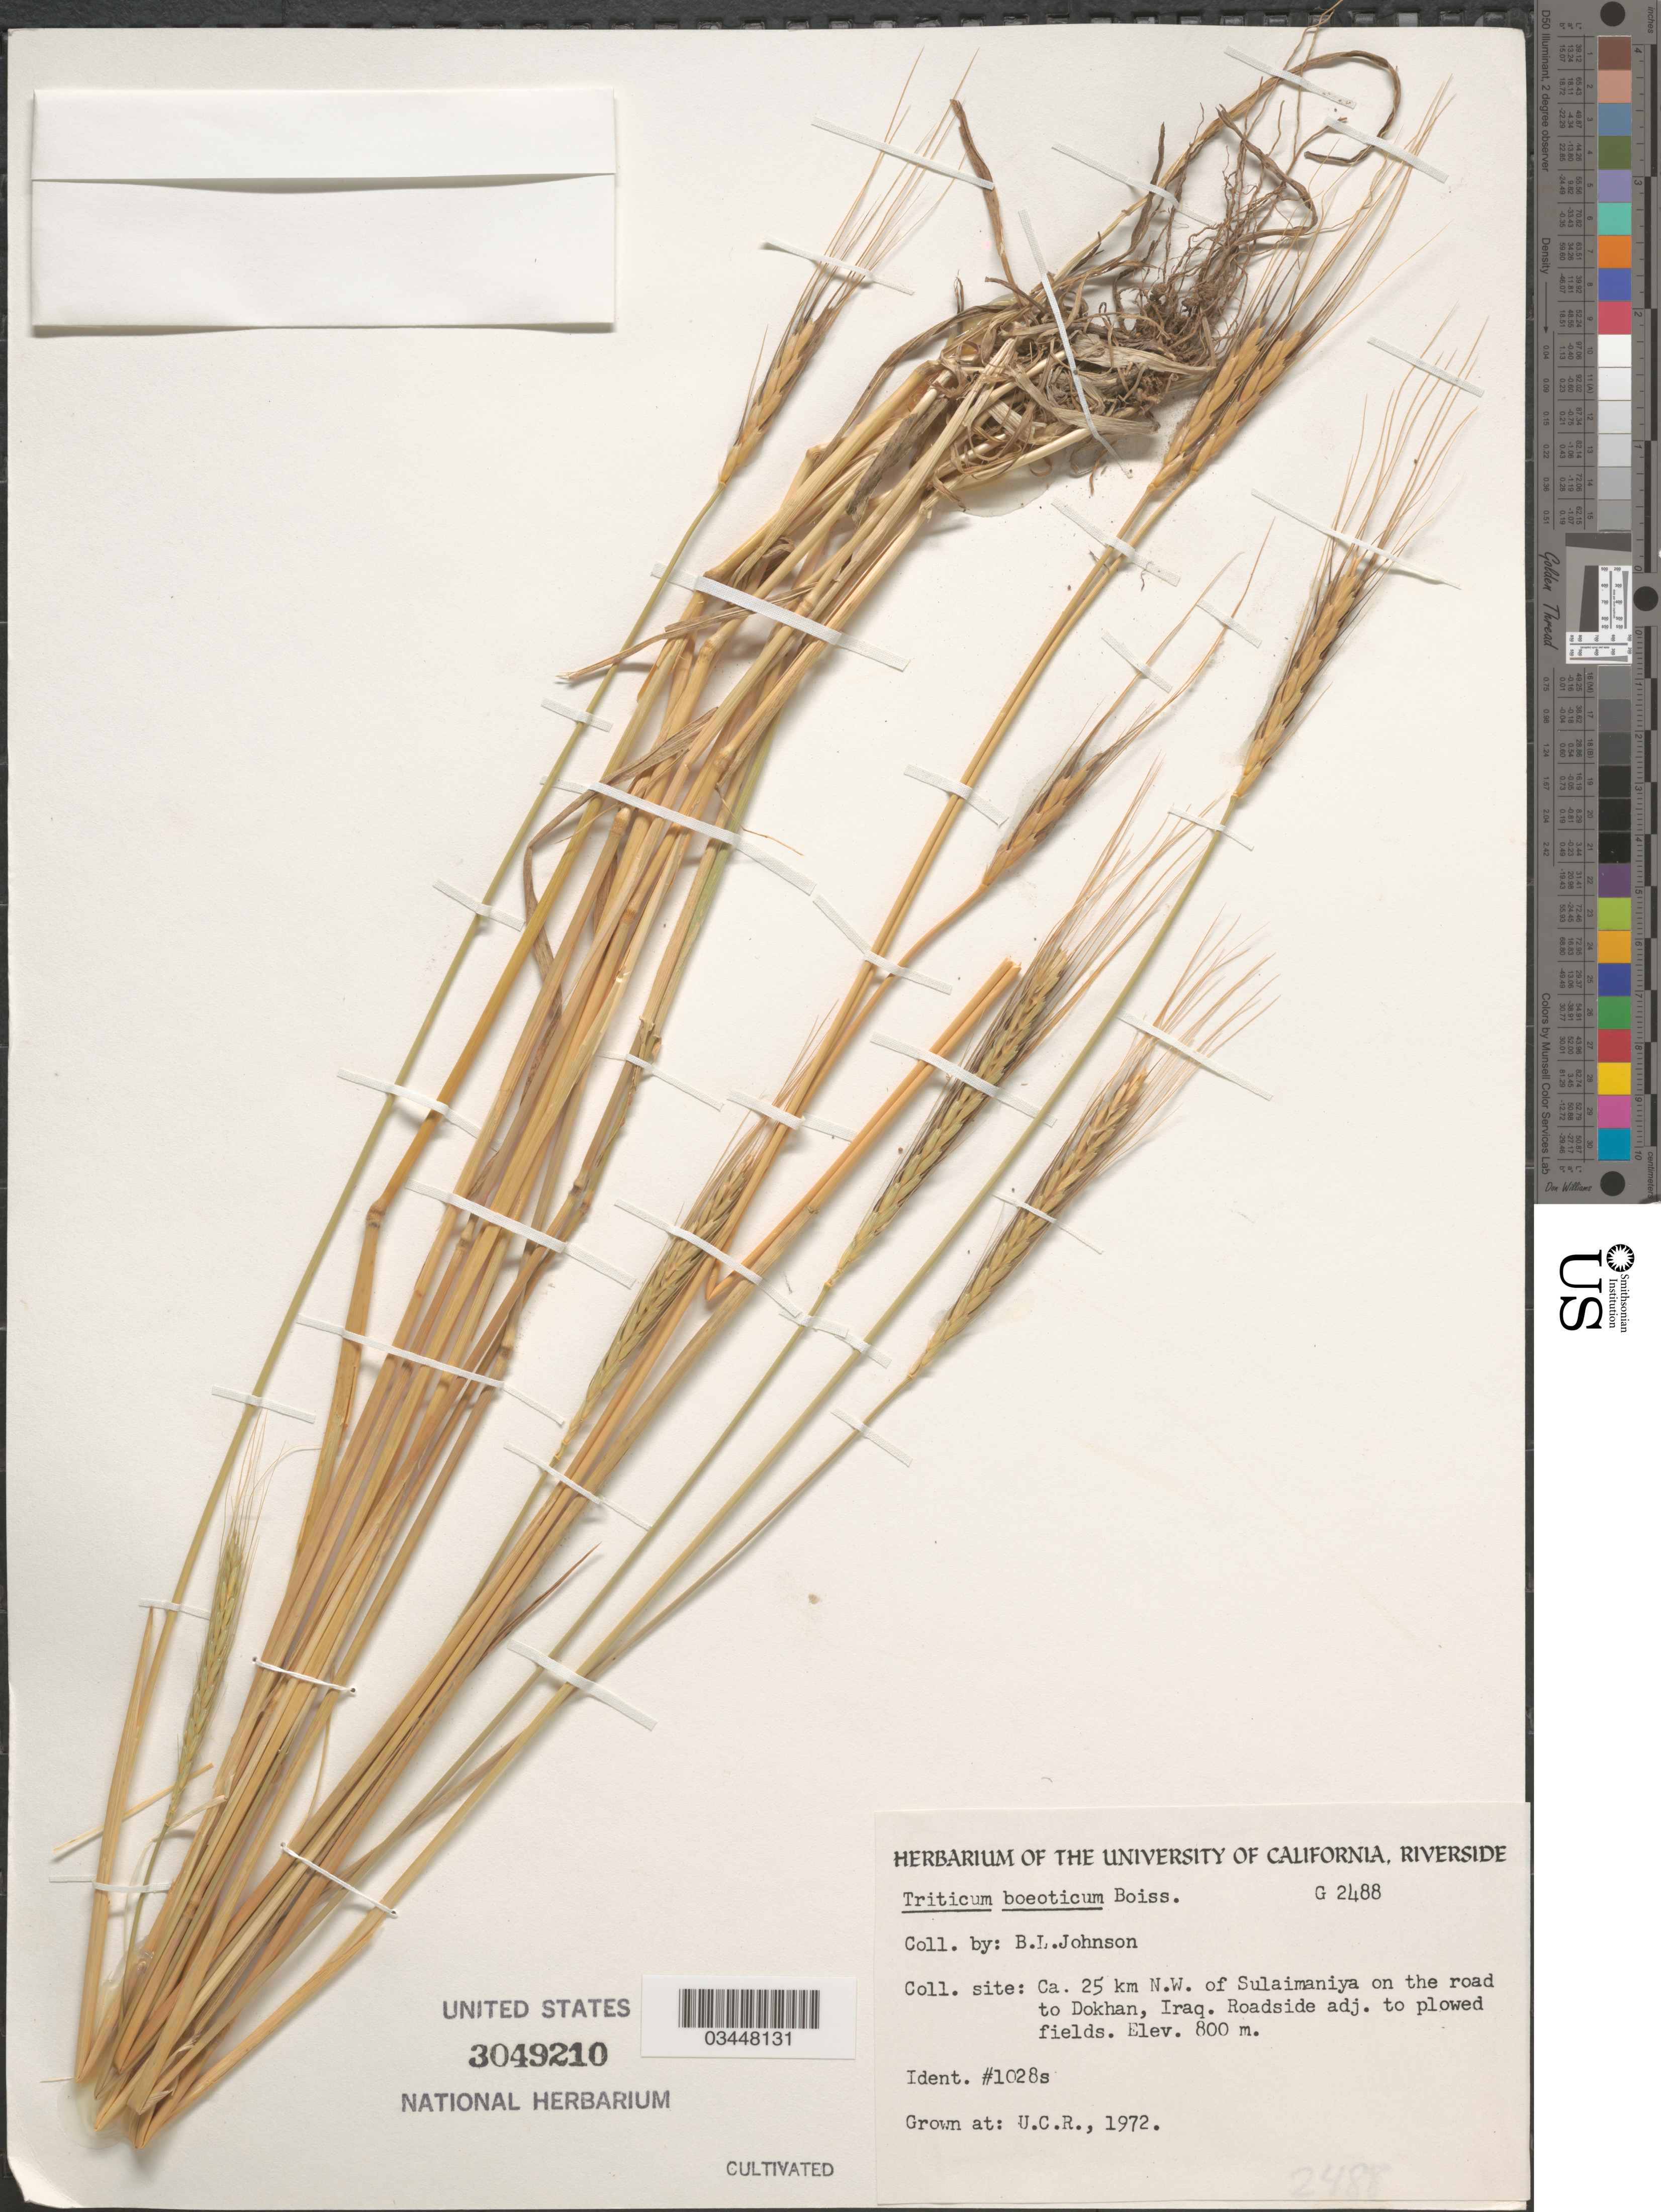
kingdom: Plantae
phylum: Tracheophyta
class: Liliopsida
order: Poales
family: Poaceae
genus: Triticum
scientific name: Triticum boeoticum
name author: Boiss.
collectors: ex herb. Univ. of California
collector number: G2488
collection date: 1972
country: United States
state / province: California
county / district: Riverside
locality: U.C.R.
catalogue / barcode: US 3049210